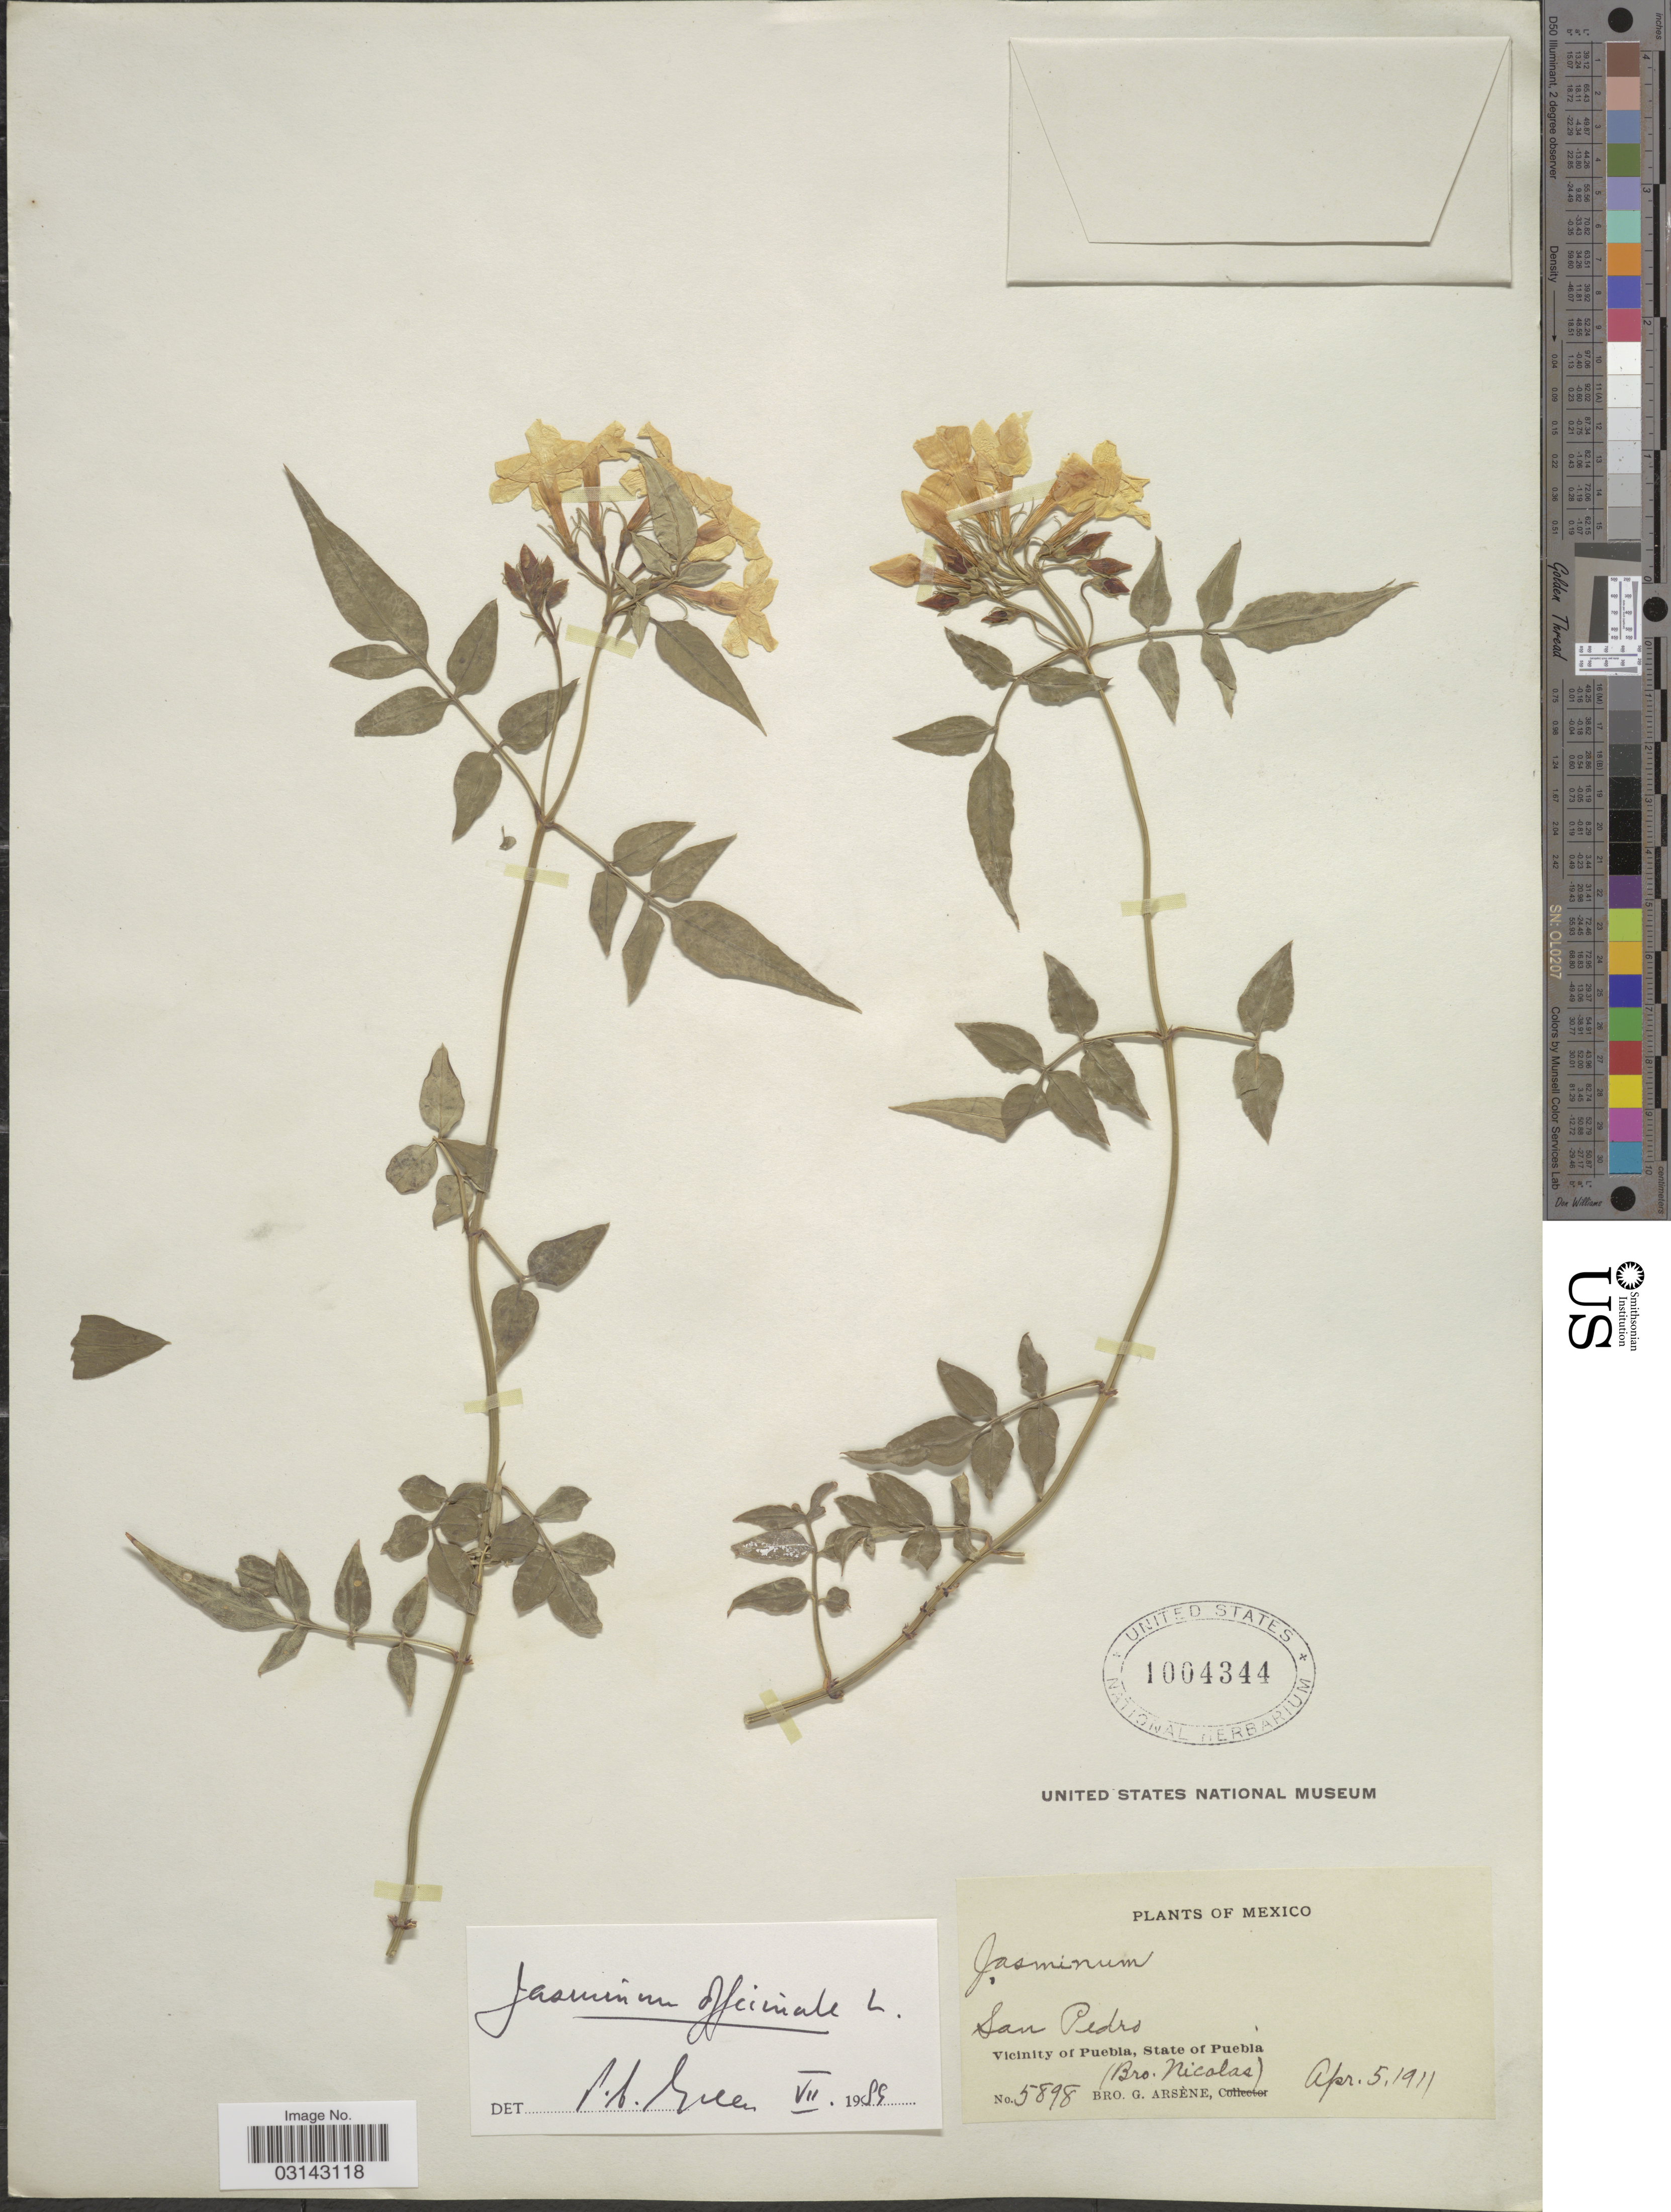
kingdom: Plantae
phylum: Tracheophyta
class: Magnoliopsida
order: Lamiales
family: Oleaceae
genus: Jasminum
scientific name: Jasminum officinale f. grandiflorum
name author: (L.) Kobuski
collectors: Bro. Nicolas & Bro. G. Arsène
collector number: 5898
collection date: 1911-04-05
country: Mexico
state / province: Puebla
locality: San Pedro. Vicinity of Puebla, State of Puebla.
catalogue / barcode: US 1004344